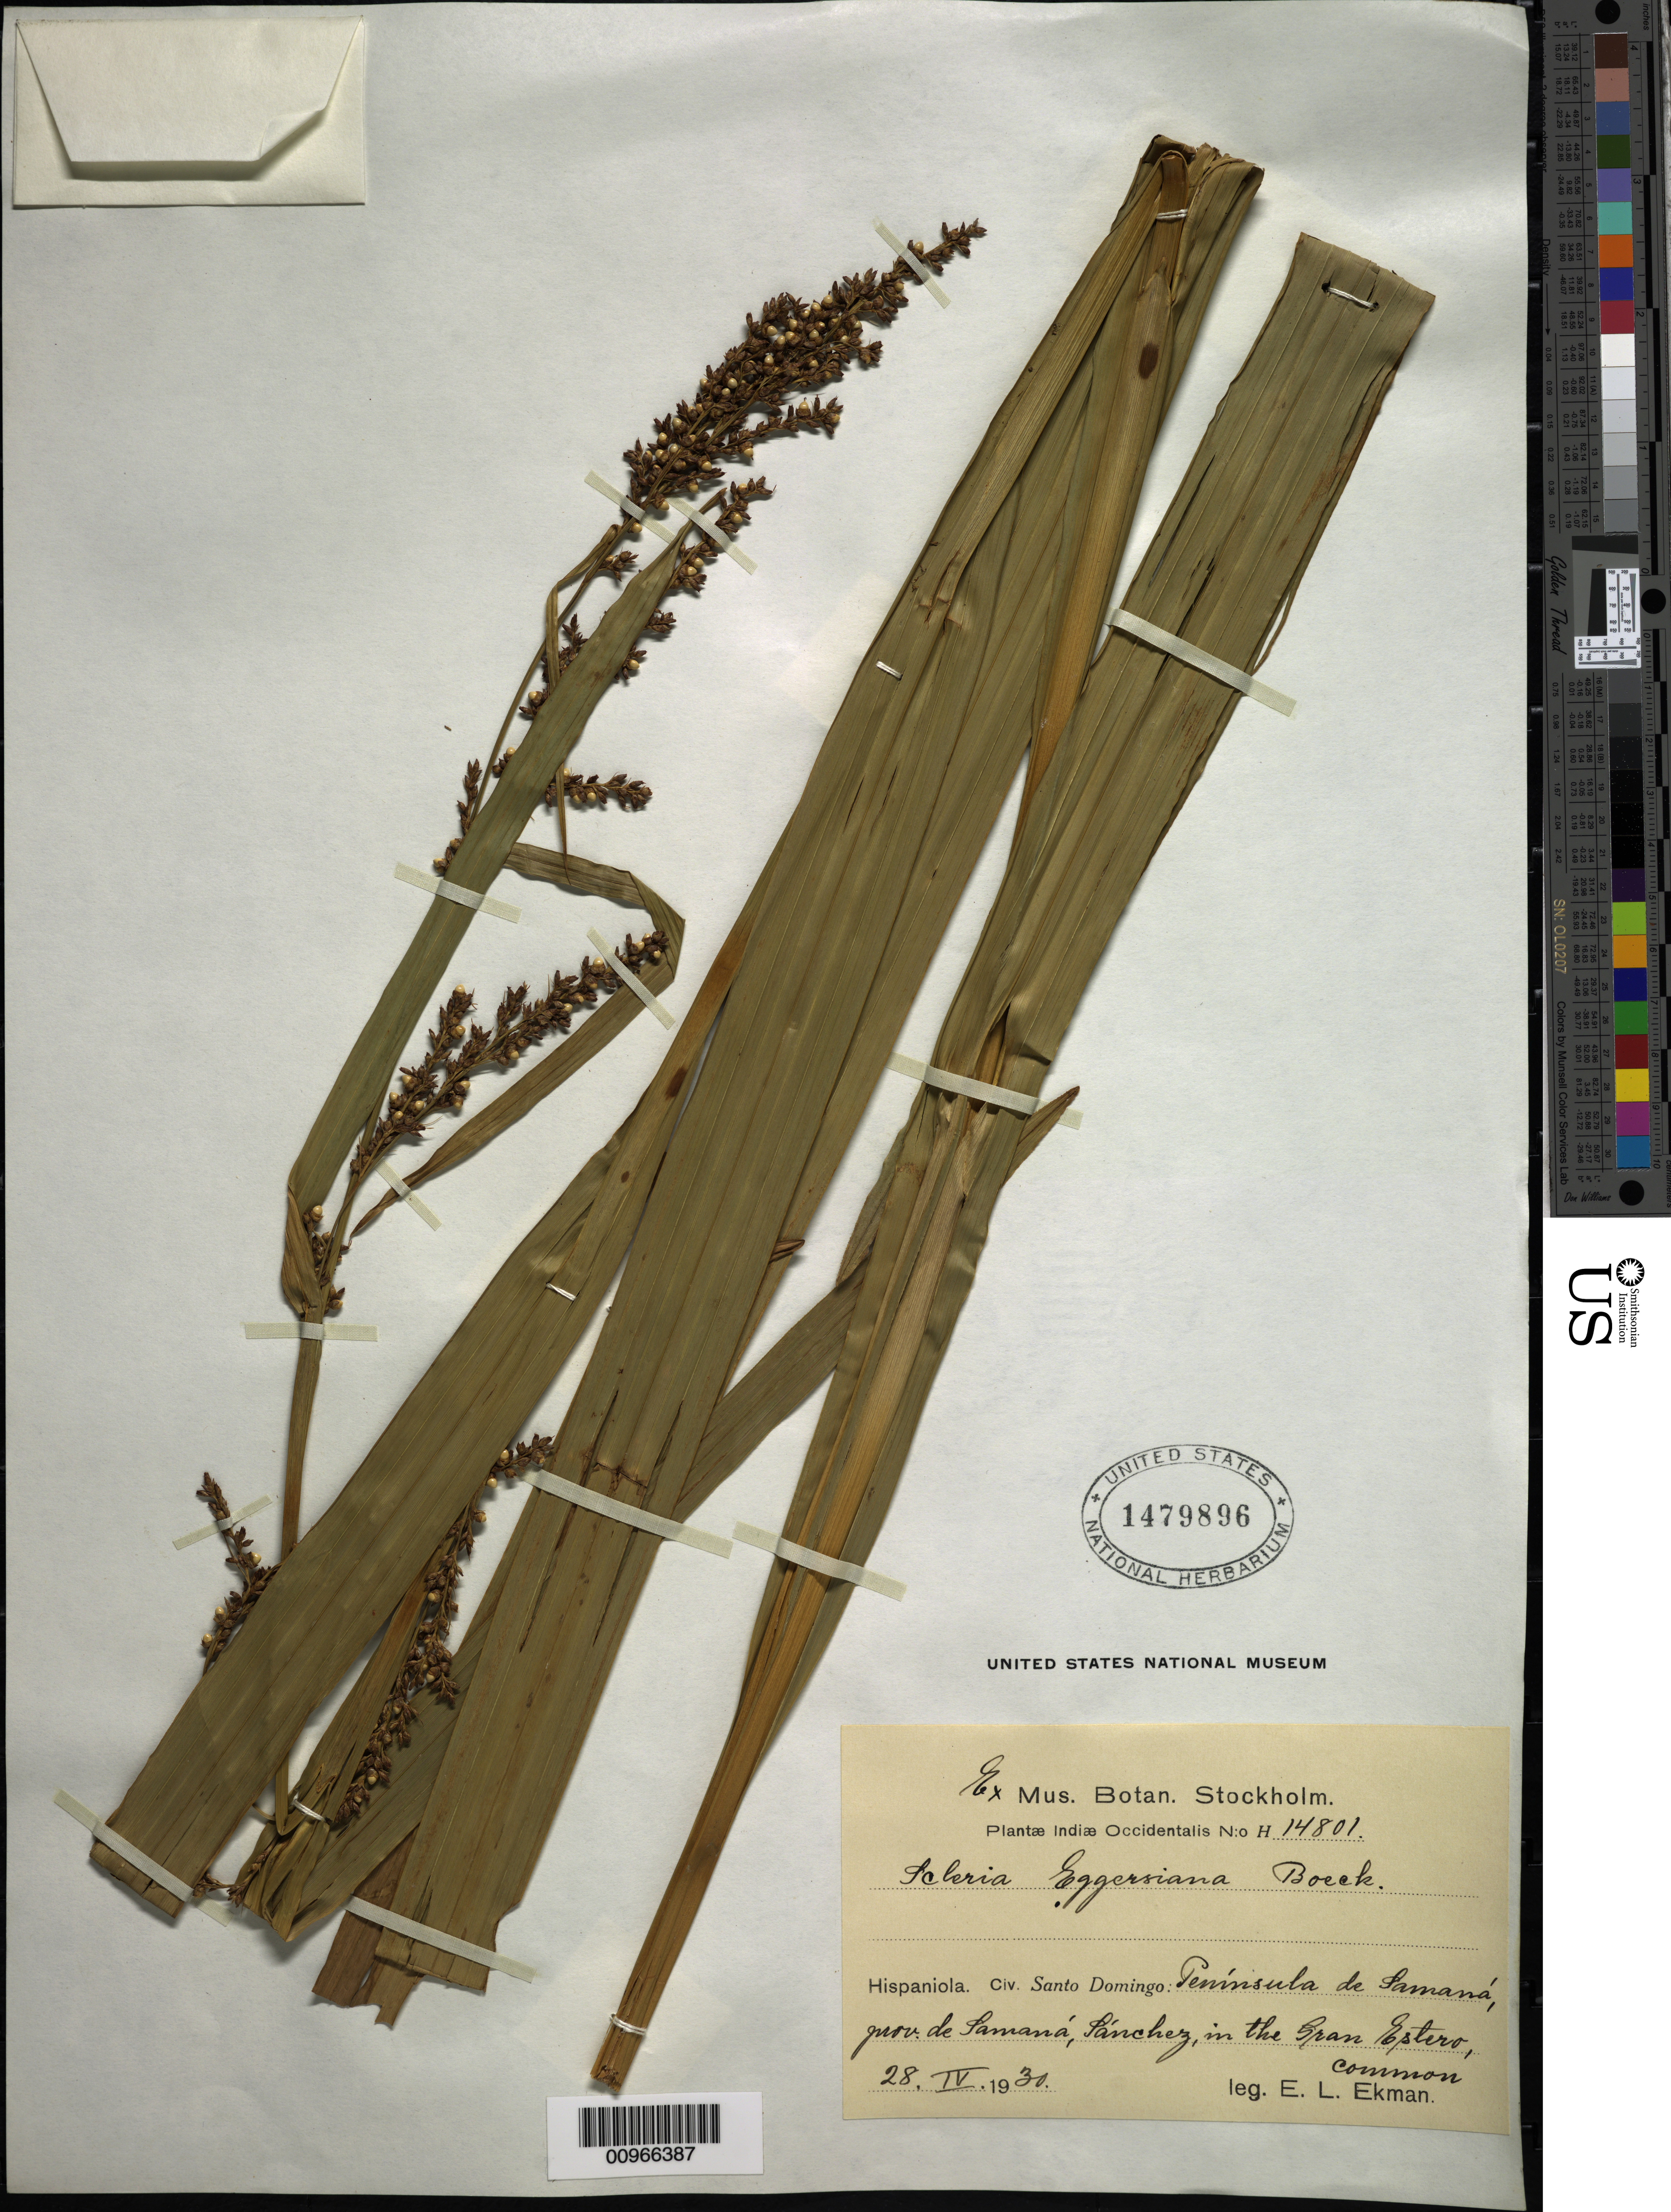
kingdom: Plantae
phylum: Tracheophyta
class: Liliopsida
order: Poales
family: Cyperaceae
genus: Scleria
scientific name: Scleria eggersiana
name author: Boeckeler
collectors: E. L. Ekman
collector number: H 14801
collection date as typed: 28 Apr 1930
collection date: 1930-04-28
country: Dominican Republic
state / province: Samaná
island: Hispaniola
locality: Península de Samaná, Sánchez, in the Gran Estero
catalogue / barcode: US 1479896